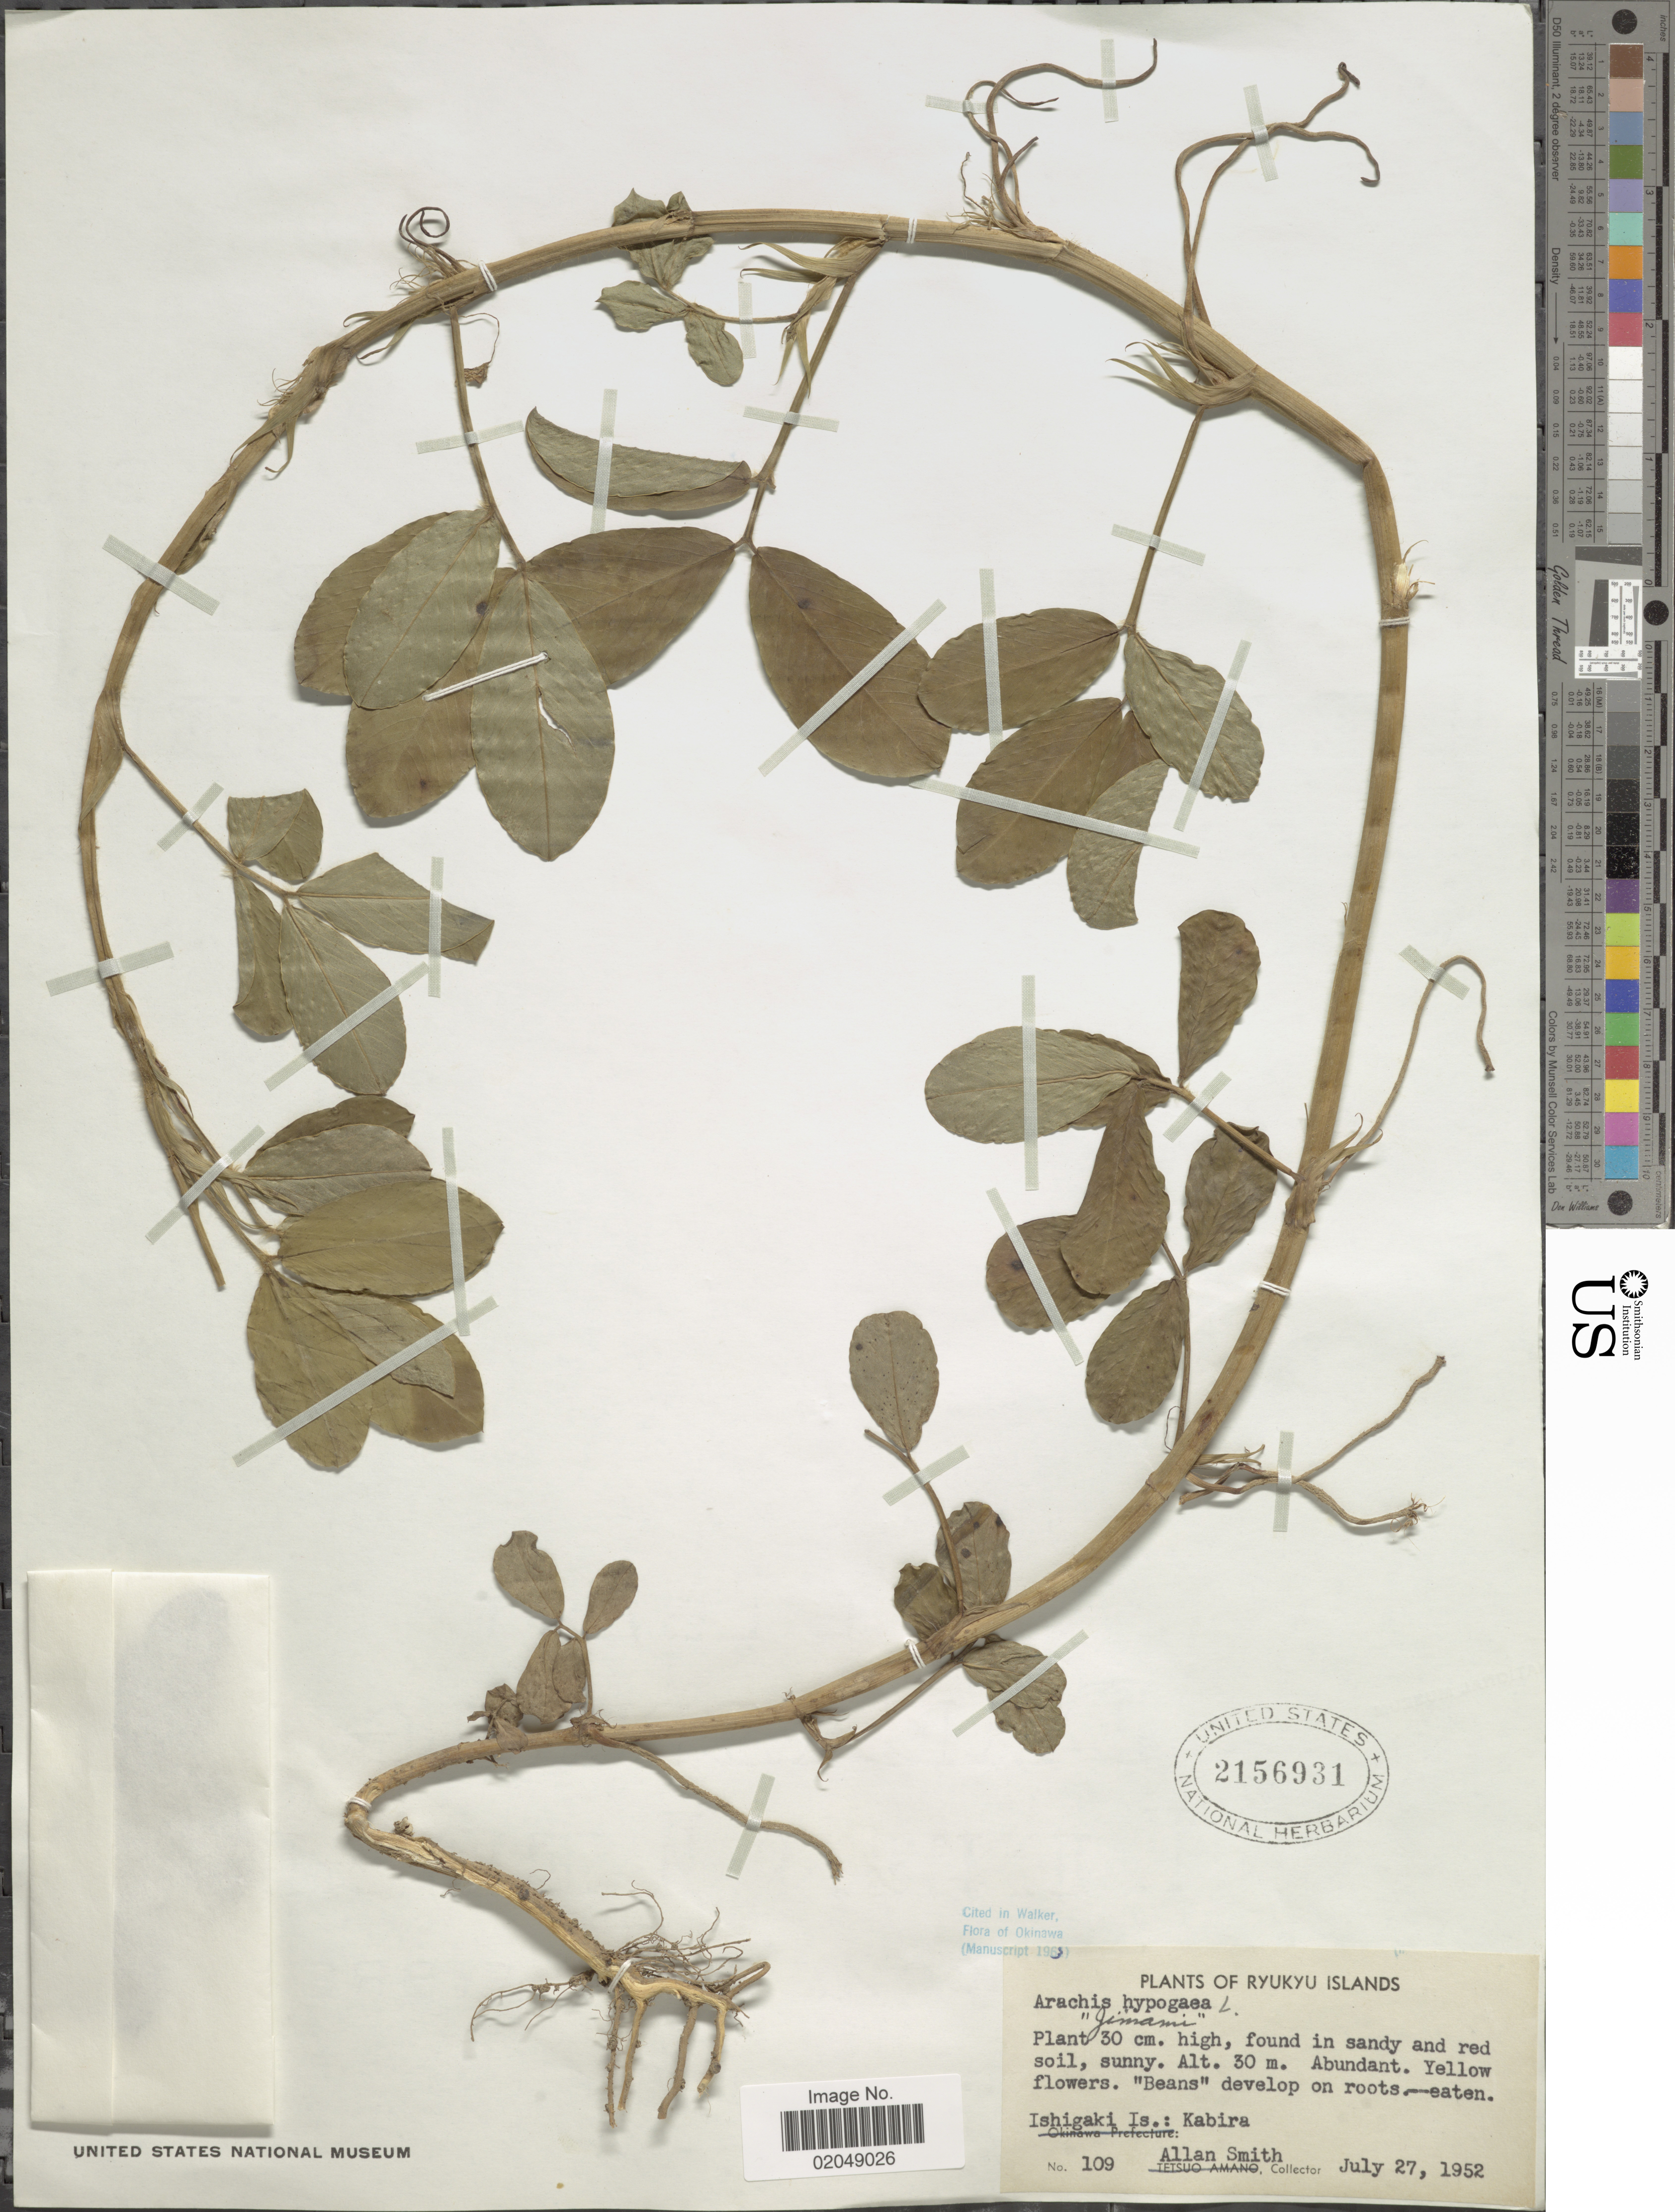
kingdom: Plantae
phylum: Tracheophyta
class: Magnoliopsida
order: Fabales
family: Fabaceae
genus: Arachis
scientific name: Arachis hypogaea subsp. hypogaea var. hirsuta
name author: Köhler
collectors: A. Smith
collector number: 109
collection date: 1952-07-27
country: Japan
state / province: Okinawa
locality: Ryukyu Islands, Ishigaki Is., Kabira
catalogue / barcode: US 2156931